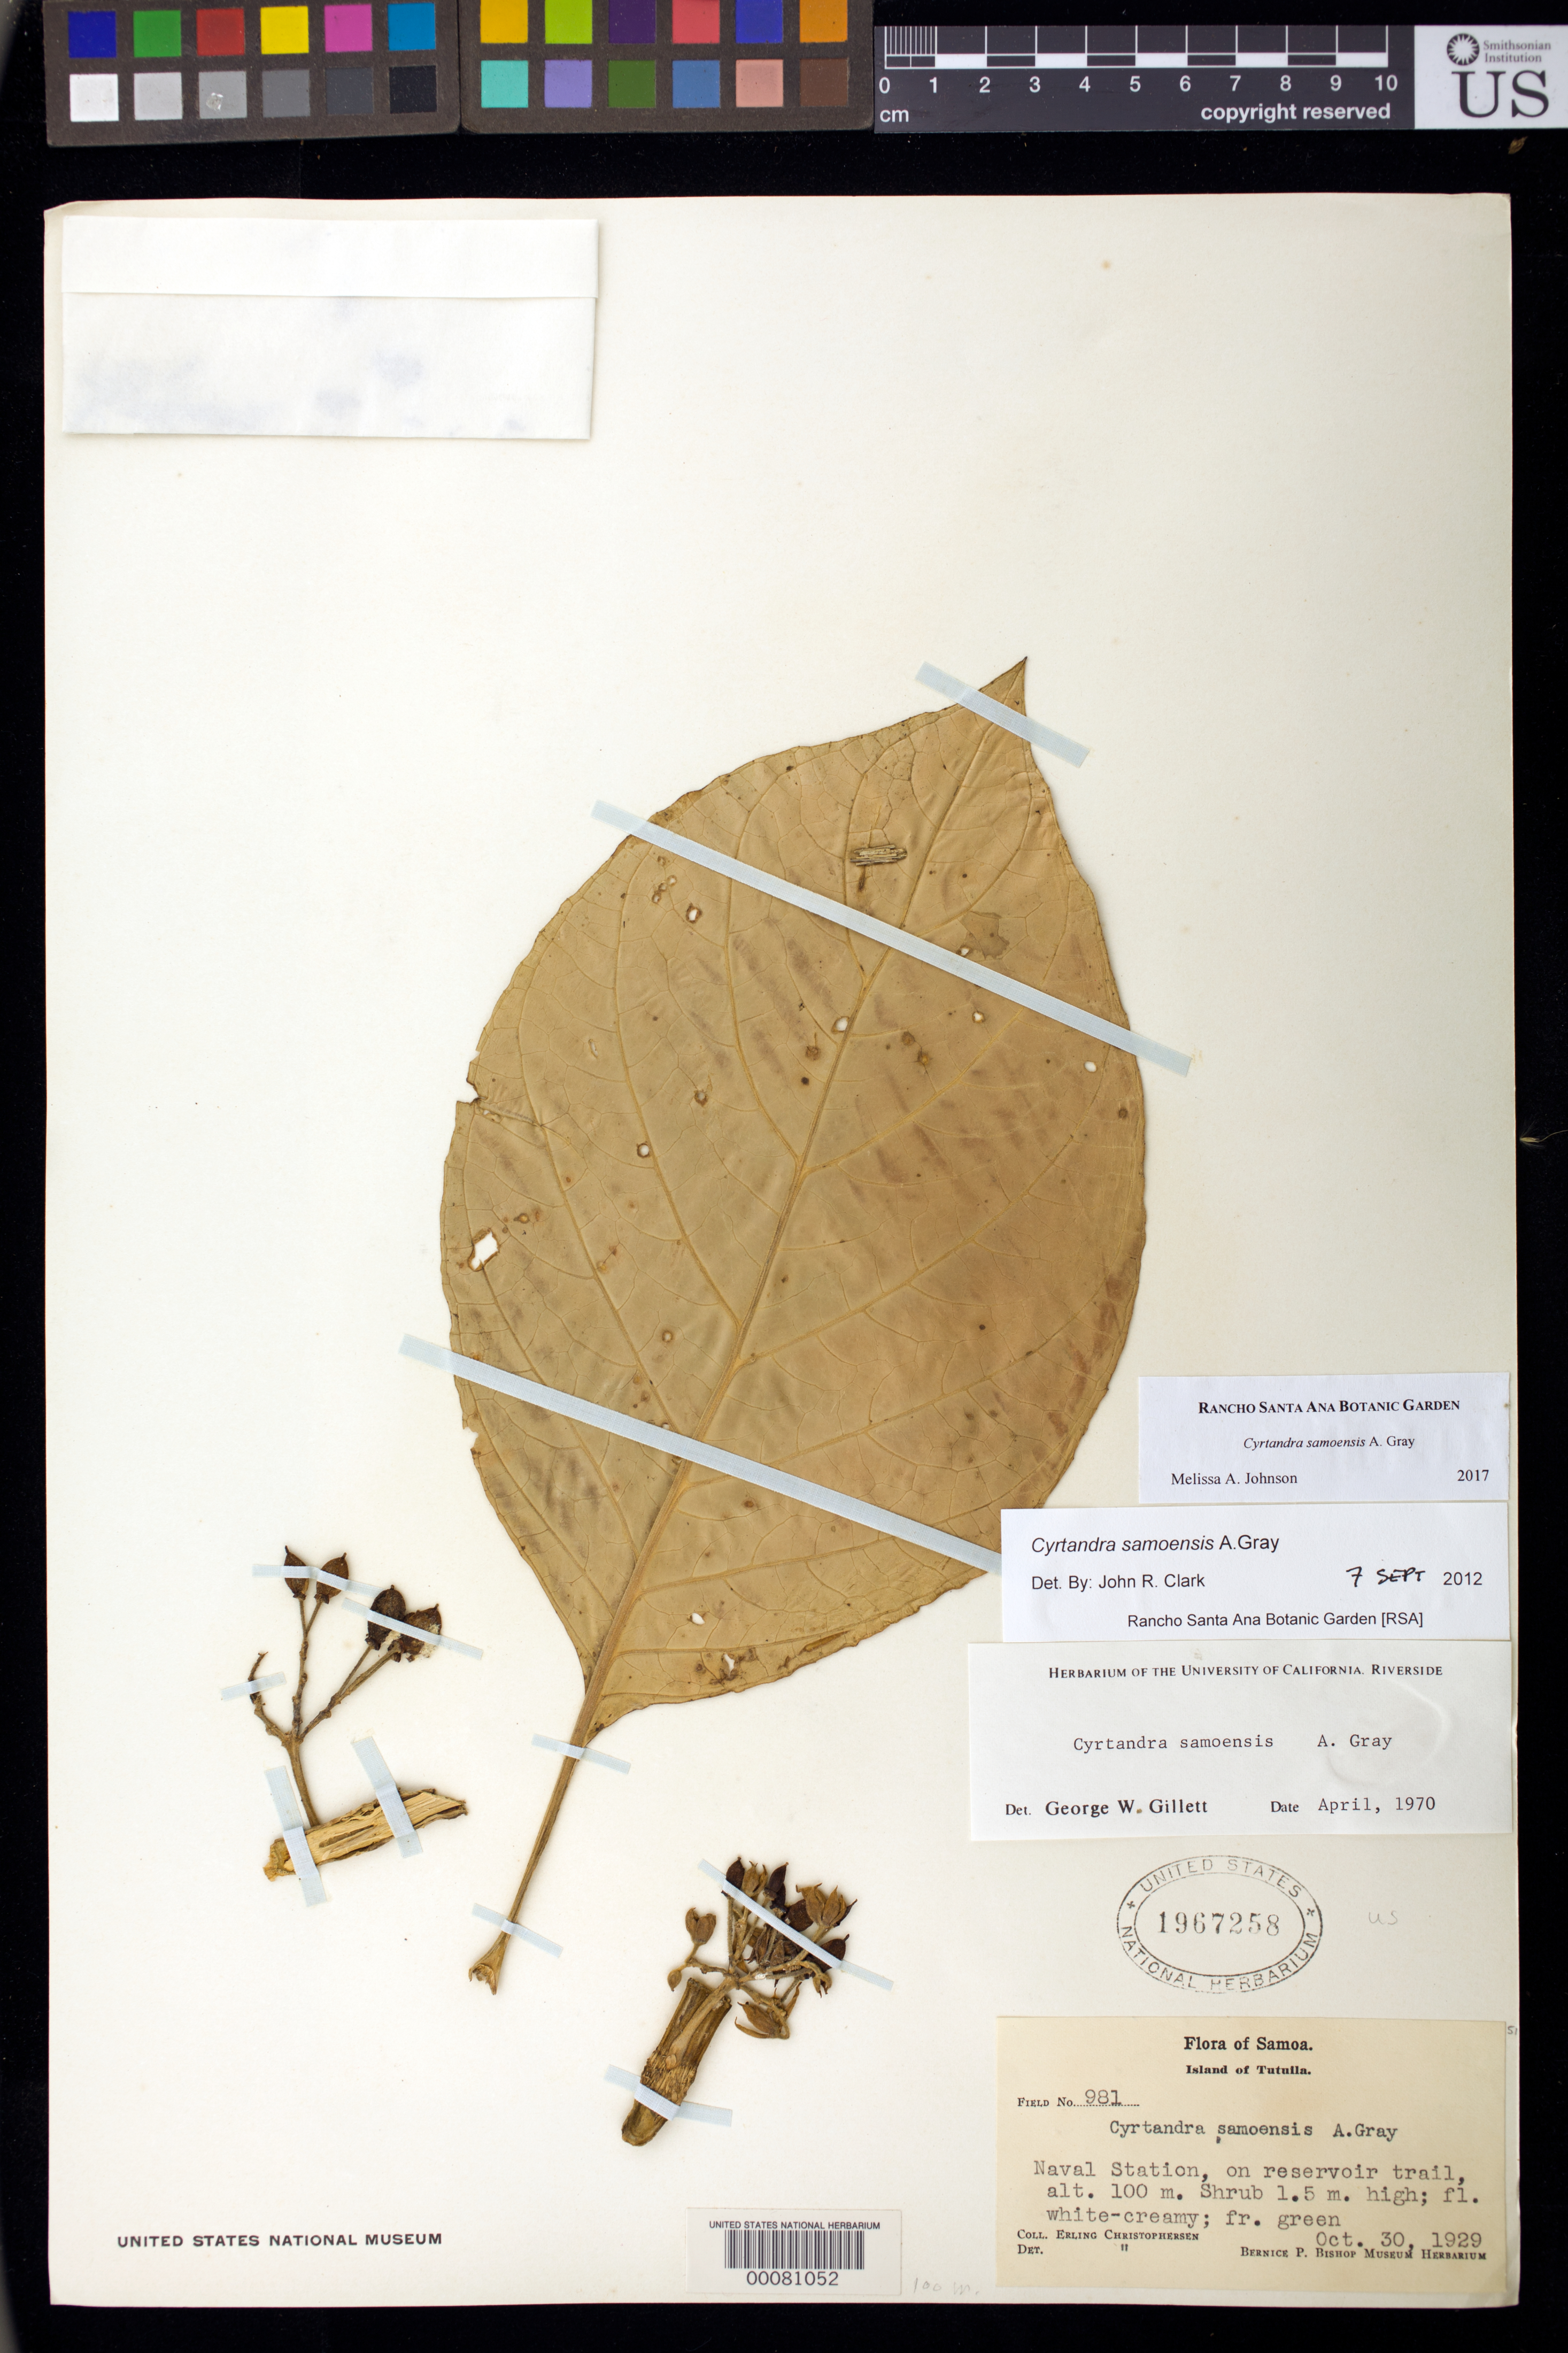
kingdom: Plantae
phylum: Tracheophyta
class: Magnoliopsida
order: Lamiales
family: Gesneriaceae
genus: Cyrtandra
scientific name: Cyrtandra samoensis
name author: A. Gray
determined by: Johnson, Melissa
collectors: E. Christophersen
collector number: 981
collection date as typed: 30 Oct 1929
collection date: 1929-10-30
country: American Samoa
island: Tutua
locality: Tutuila i., Naval station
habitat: On reservoir trail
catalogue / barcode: US 1967258